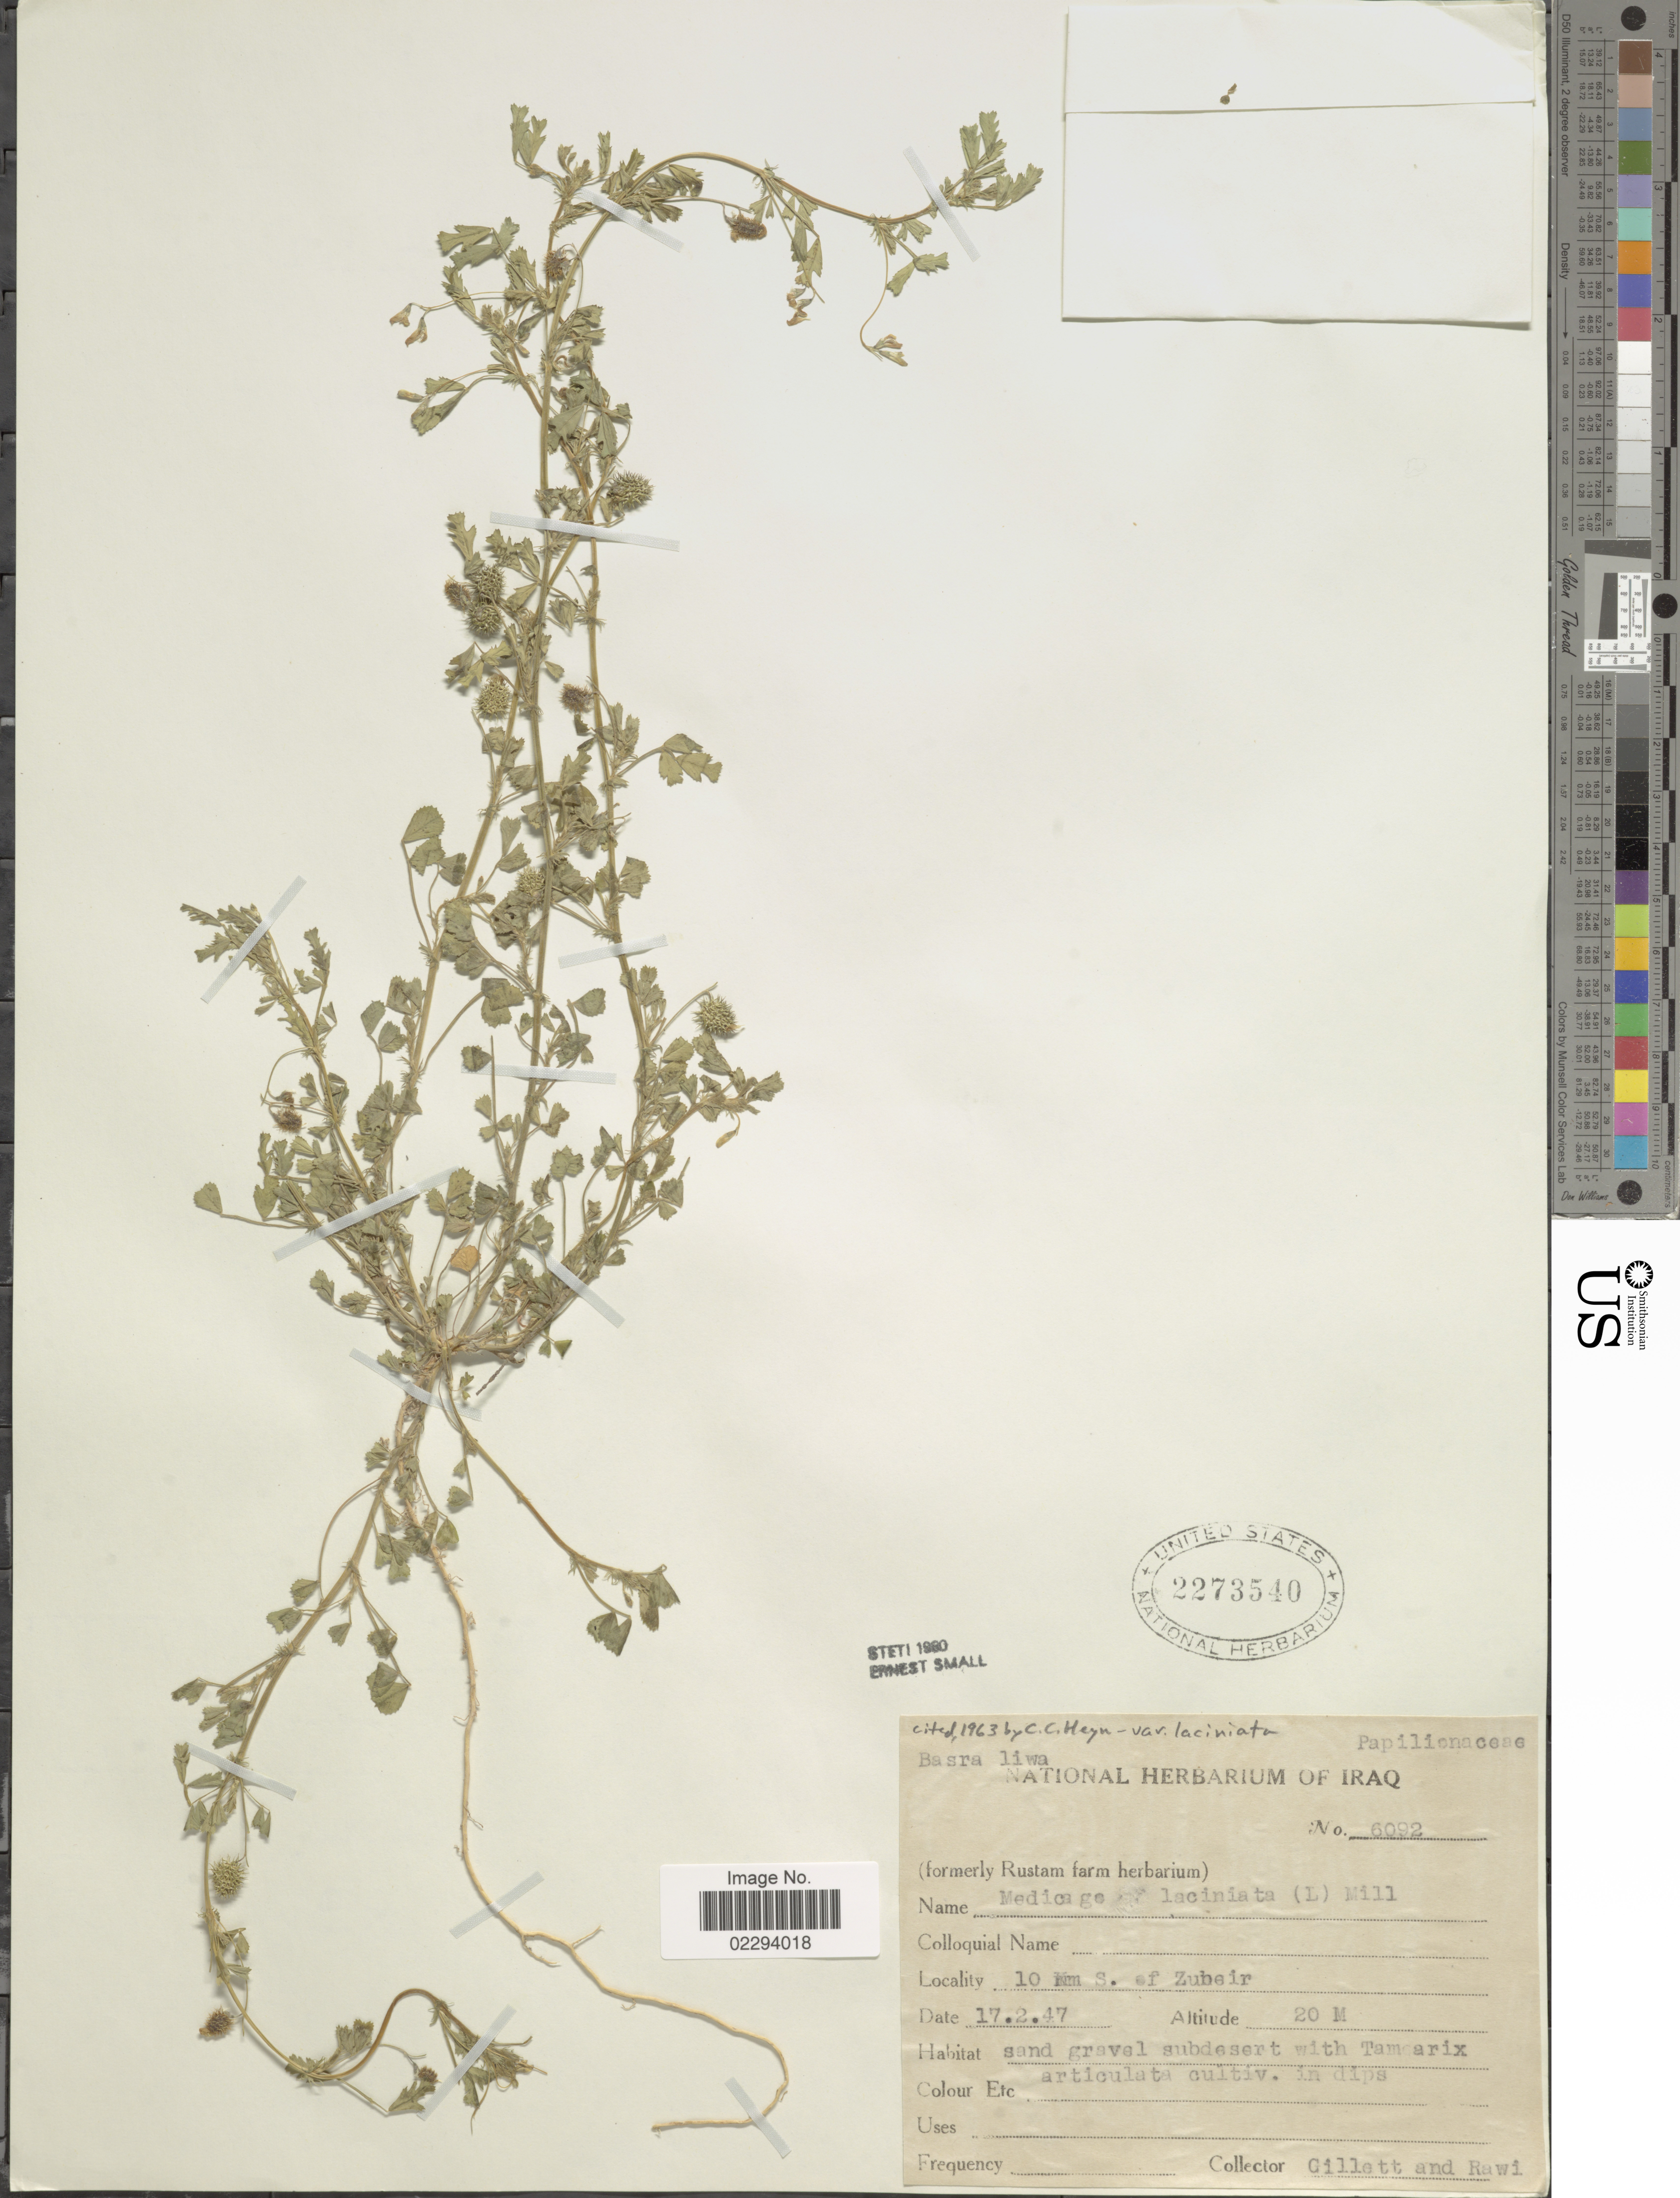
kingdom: Plantae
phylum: Tracheophyta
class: Magnoliopsida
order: Fabales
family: Fabaceae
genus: Medicago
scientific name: Medicago laciniata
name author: (L.) Mill.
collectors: Gillett, -- & -. Rawi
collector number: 6092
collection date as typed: Transcribed d/m/y: 17/2/47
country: Iraq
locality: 10 km S. of Zubeir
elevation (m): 20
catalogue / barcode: US 2273540